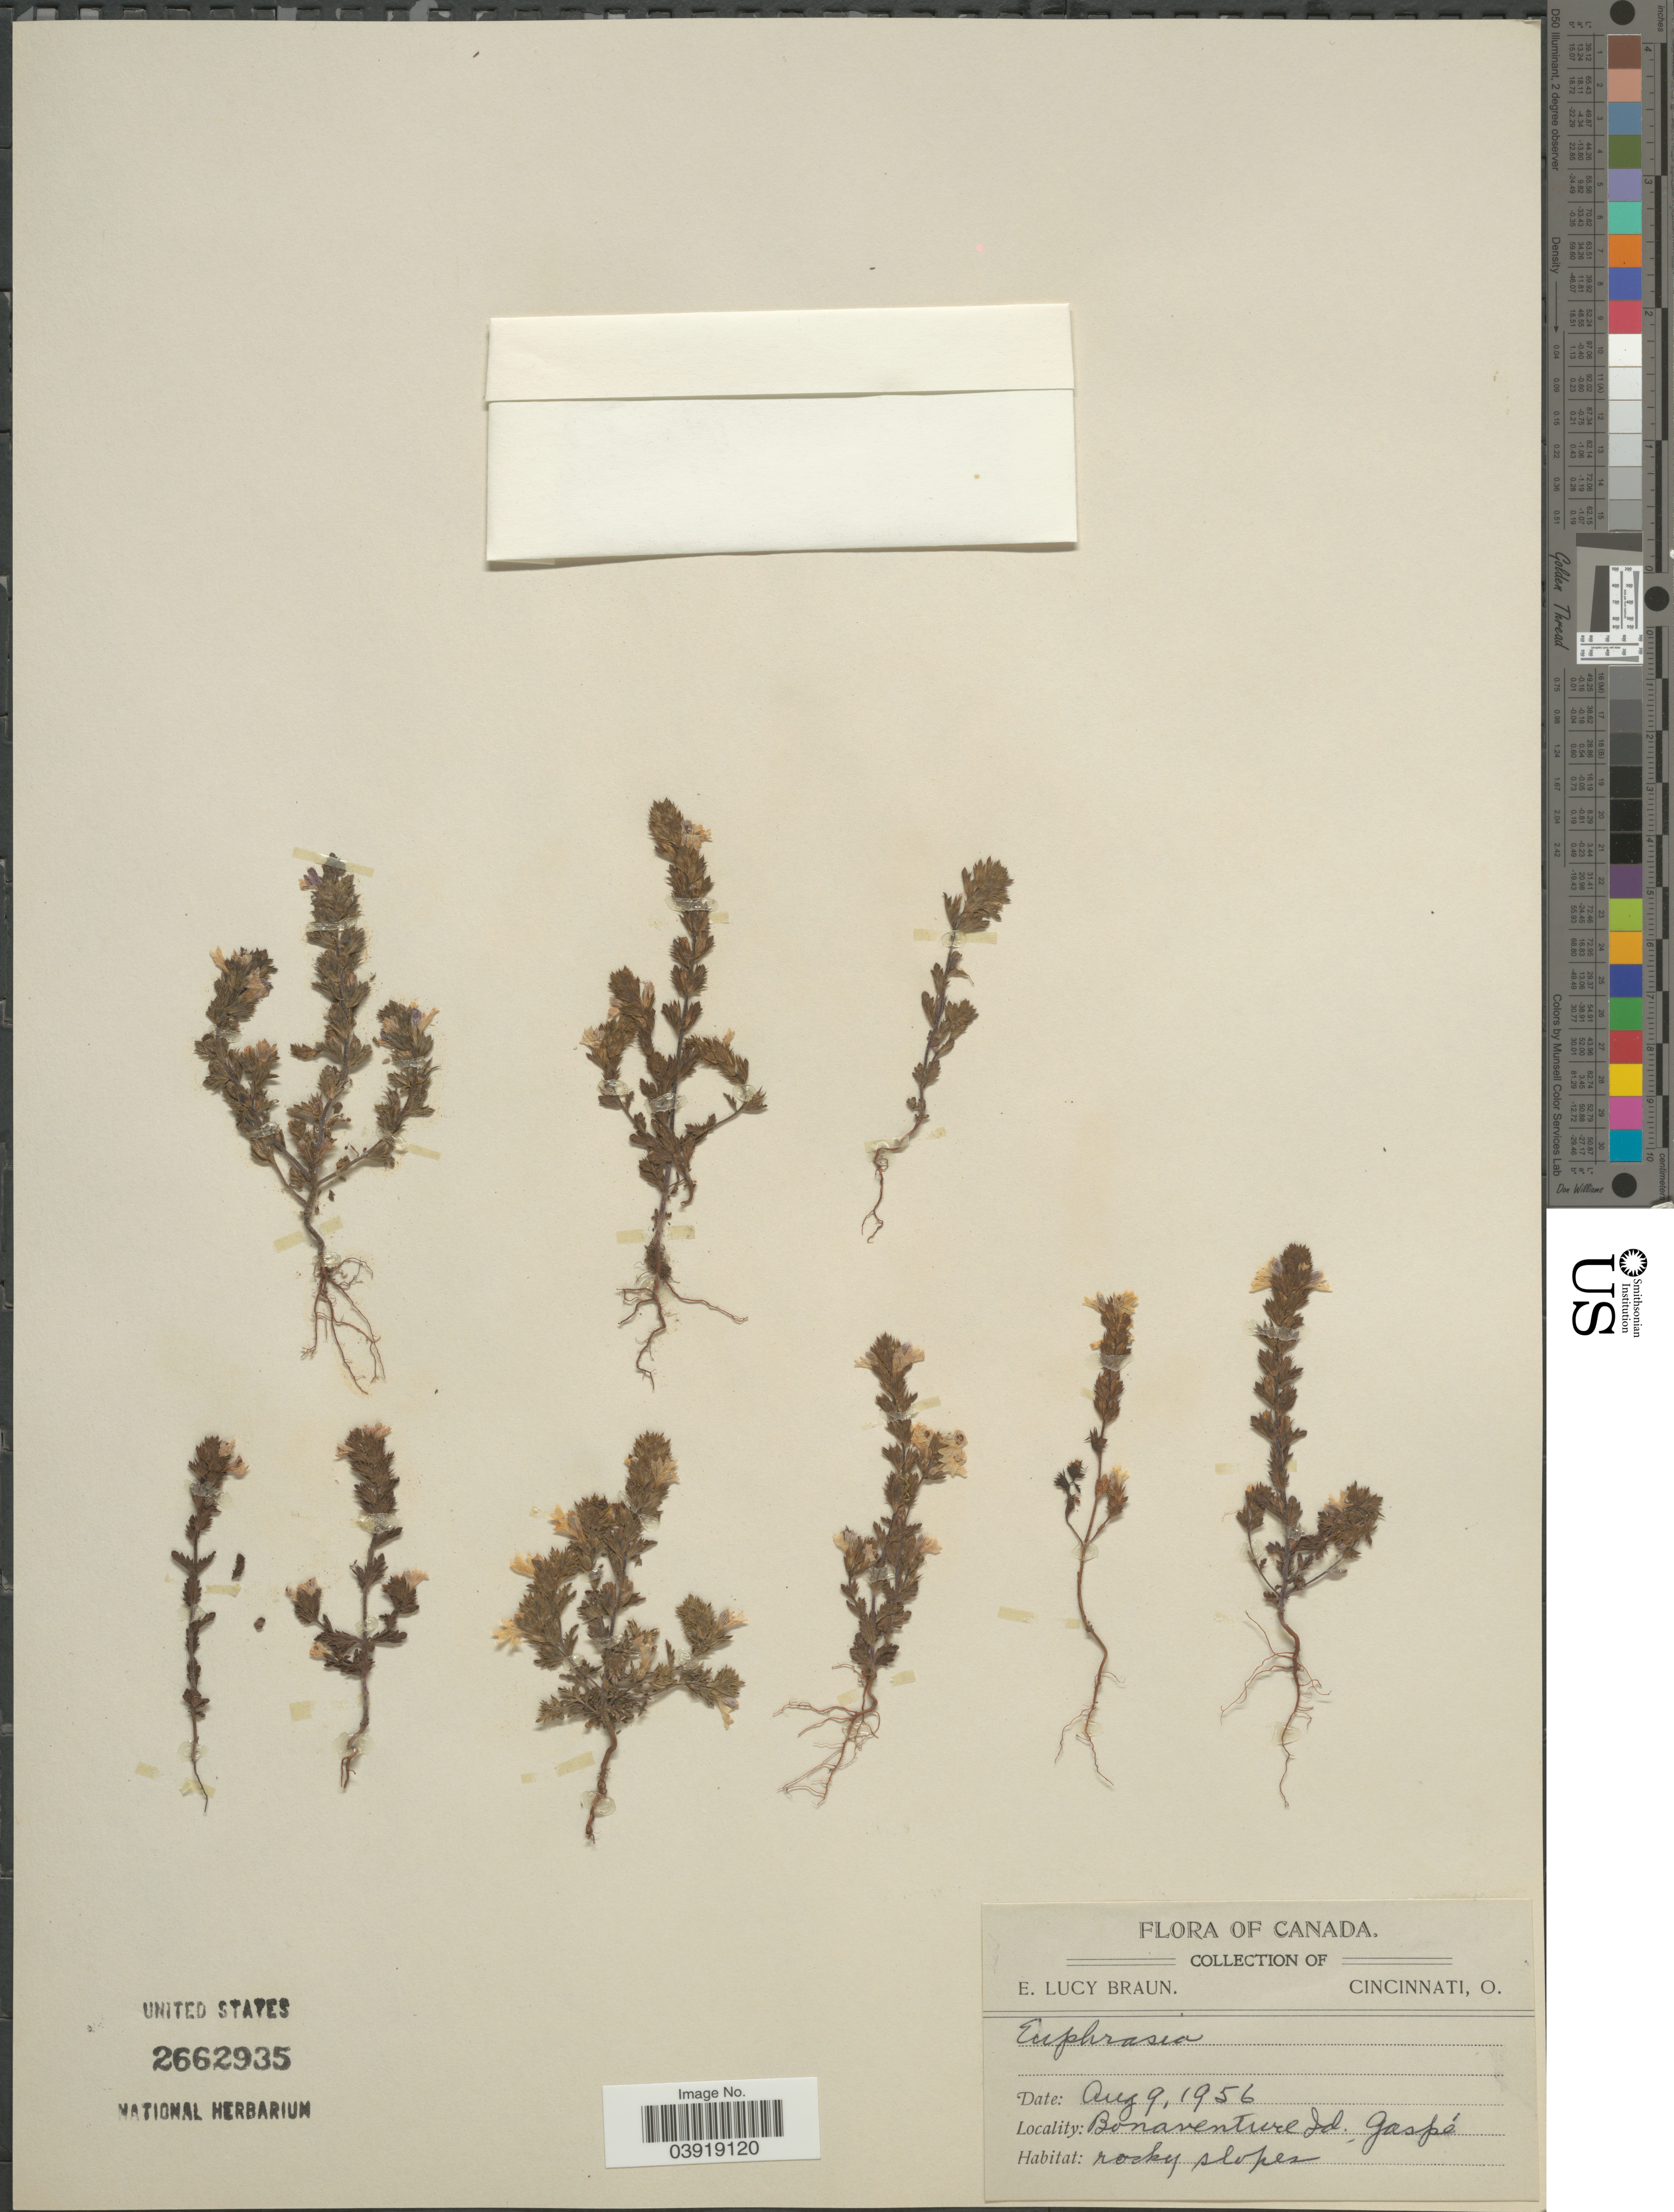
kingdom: Plantae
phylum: Tracheophyta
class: Magnoliopsida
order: Lamiales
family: Orobanchaceae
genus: Euphrasia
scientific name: Euphrasia sp.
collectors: E. L. Braun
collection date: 1956-08-09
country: Canada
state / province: Quebec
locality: Bonaventure Id., Gaspé.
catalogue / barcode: US 2662935